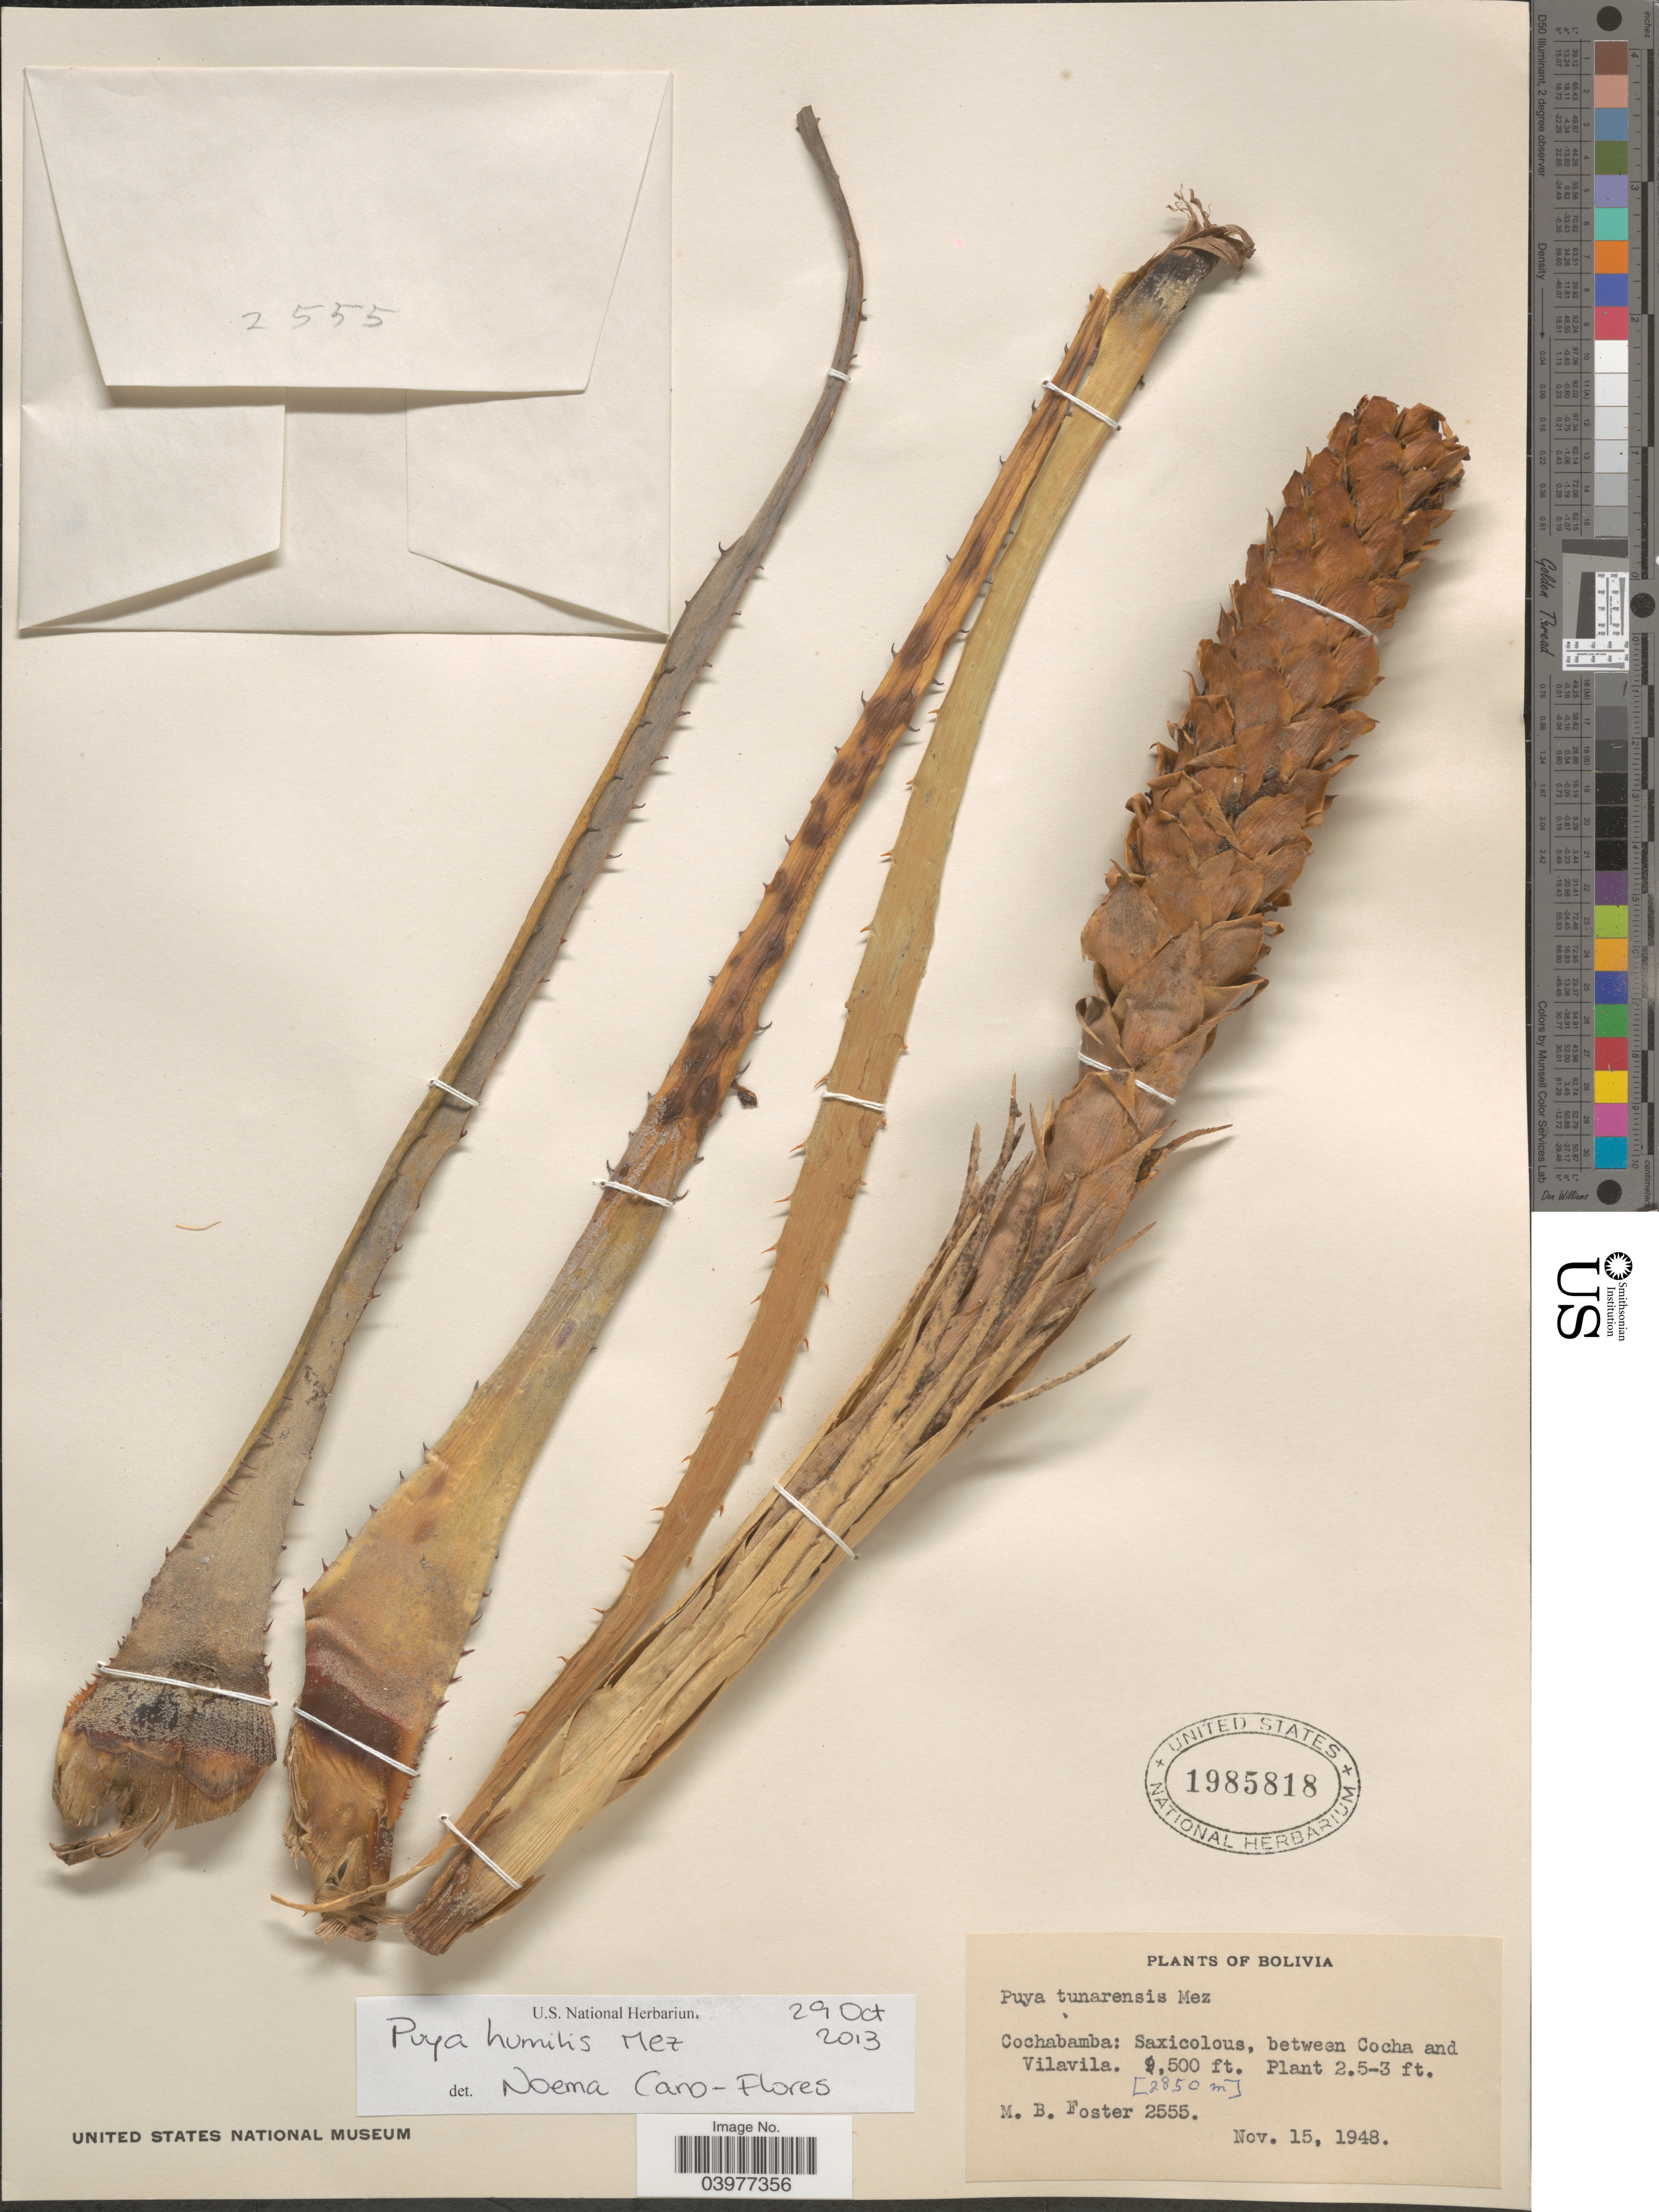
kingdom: Plantae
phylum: Tracheophyta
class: Liliopsida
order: Poales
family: Bromeliaceae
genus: Puya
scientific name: Puya humilis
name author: Mez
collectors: M. B. Foster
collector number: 2555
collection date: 1948-11-15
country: Bolivia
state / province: Cochabamba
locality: Saxicolous, between Cocha and Vilavila.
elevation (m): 2850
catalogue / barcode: US 1985818